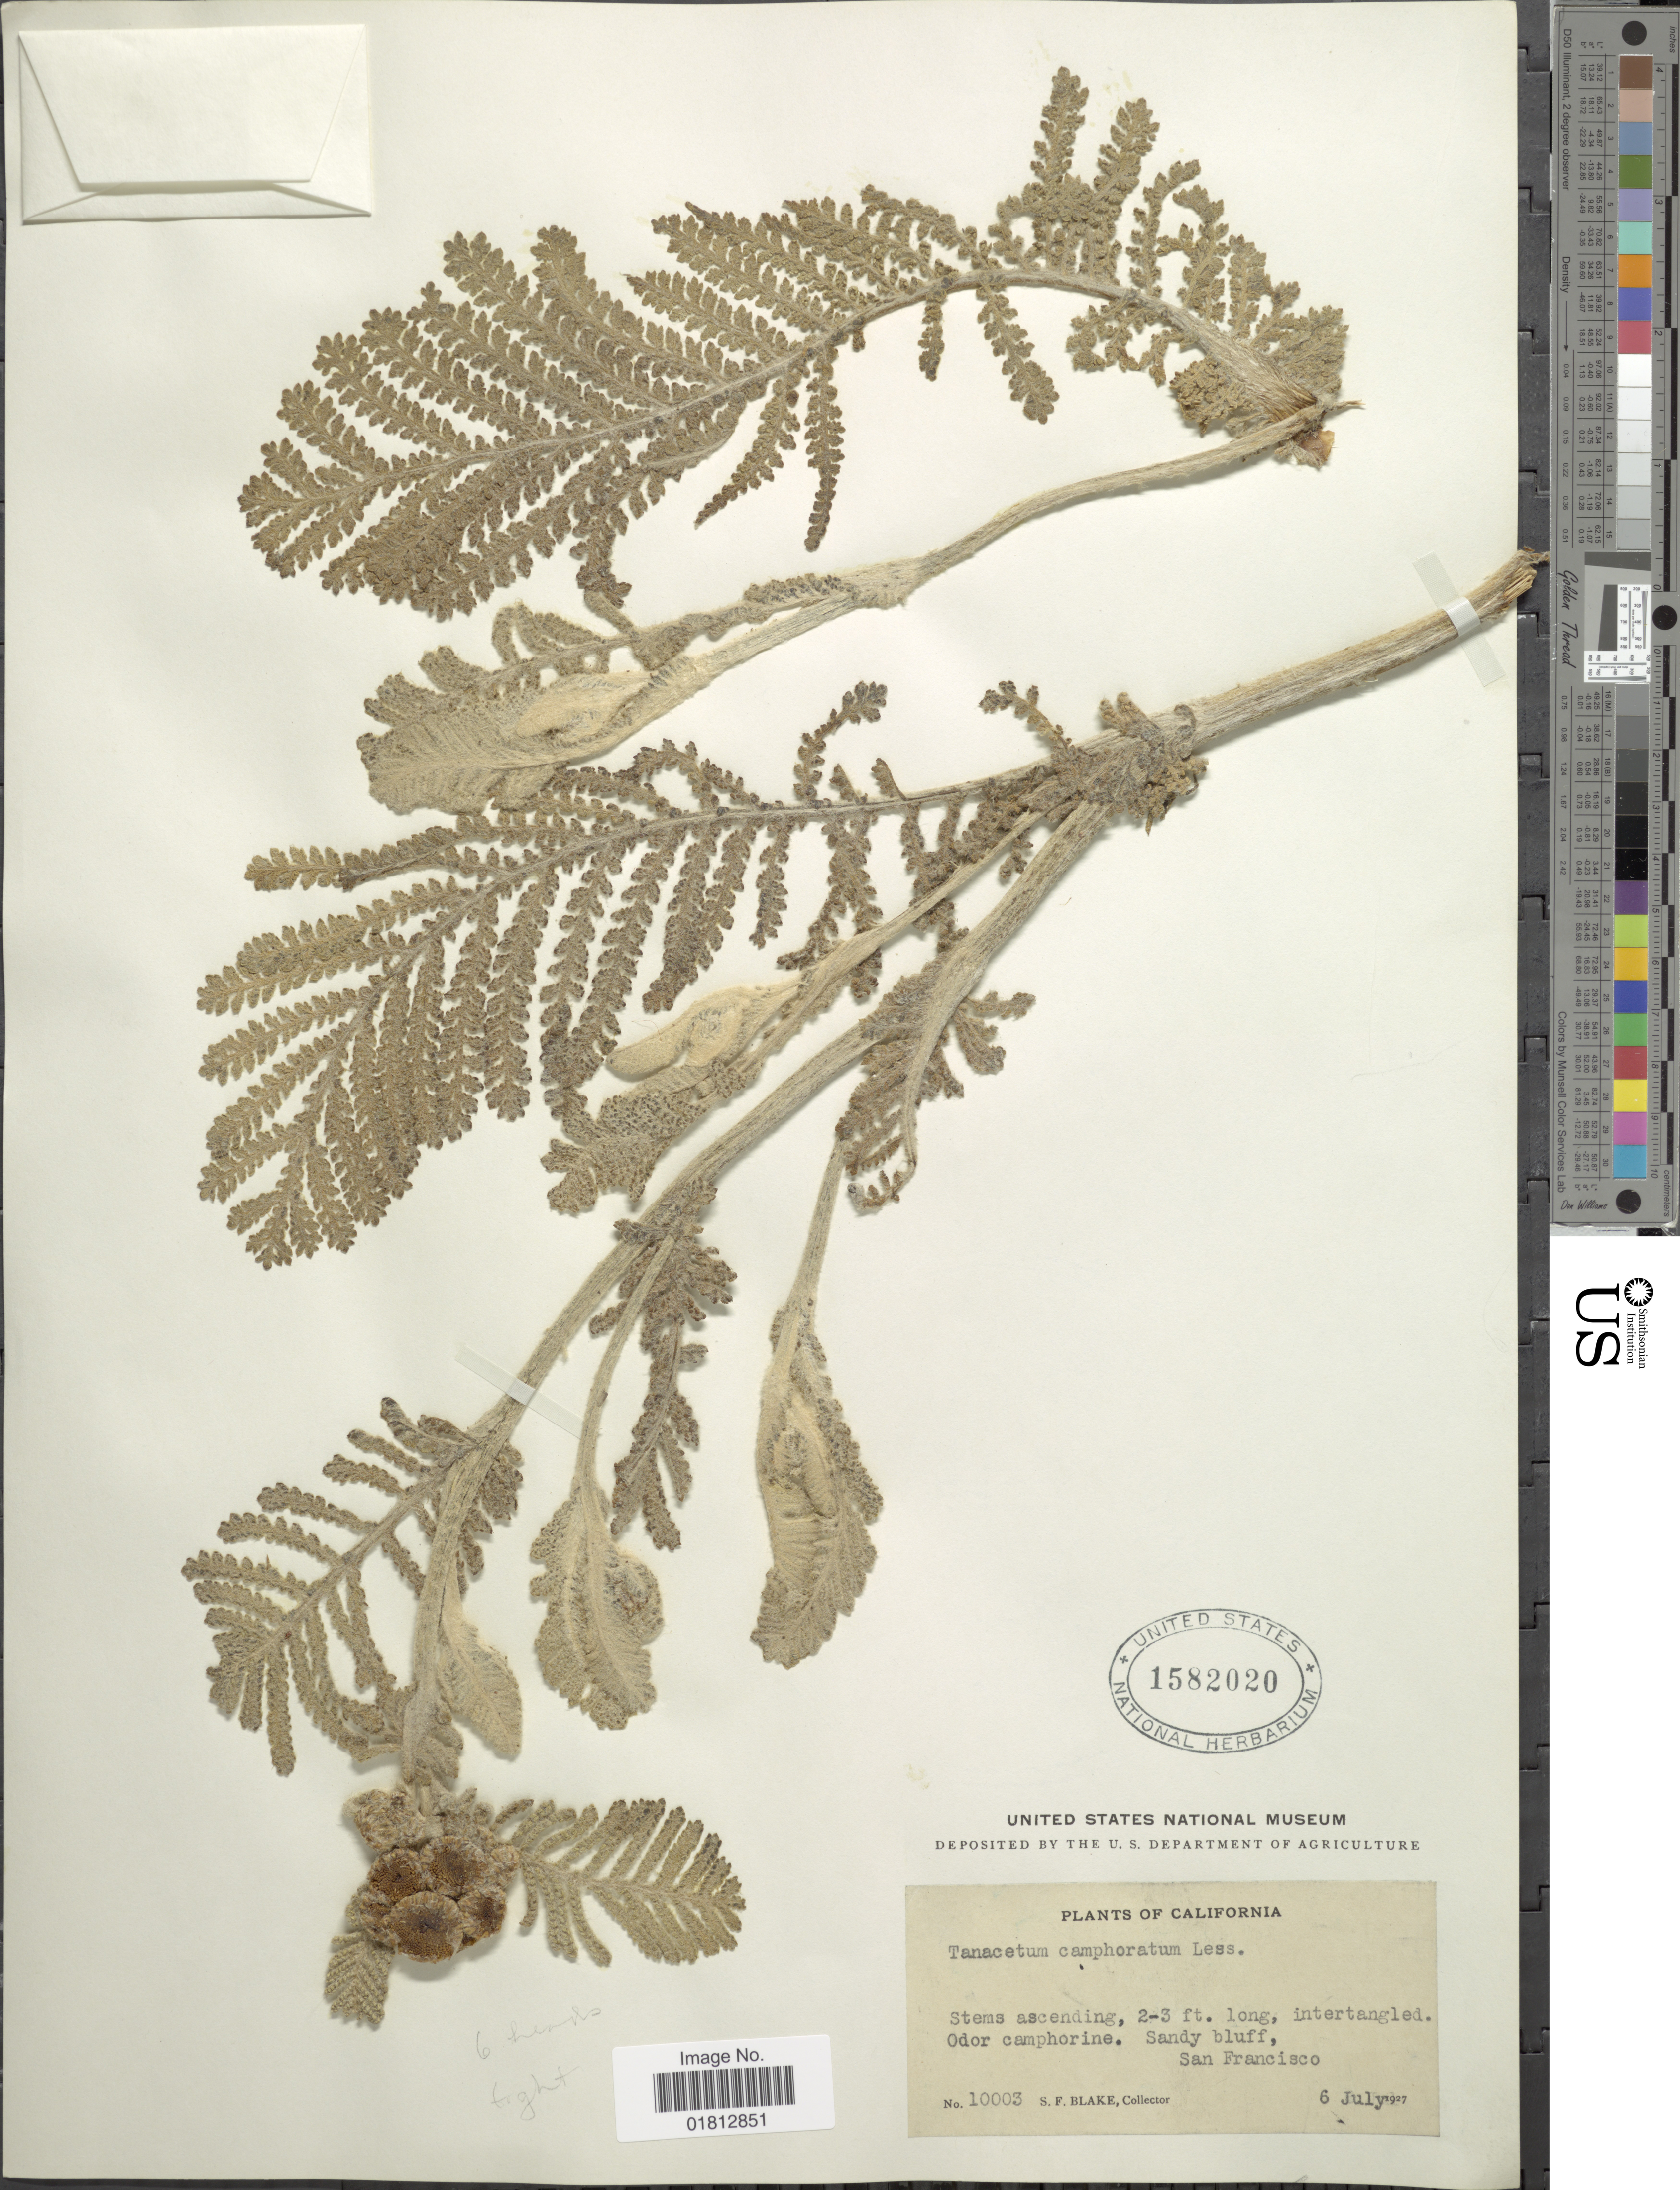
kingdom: Plantae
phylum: Tracheophyta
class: Magnoliopsida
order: Asterales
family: Asteraceae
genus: Tanacetum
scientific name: Tanacetum camphoratum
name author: Less.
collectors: S. Blake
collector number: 10003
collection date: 1927-07-06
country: United States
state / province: California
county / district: San Francisco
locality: San Francisco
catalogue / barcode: US 1582020